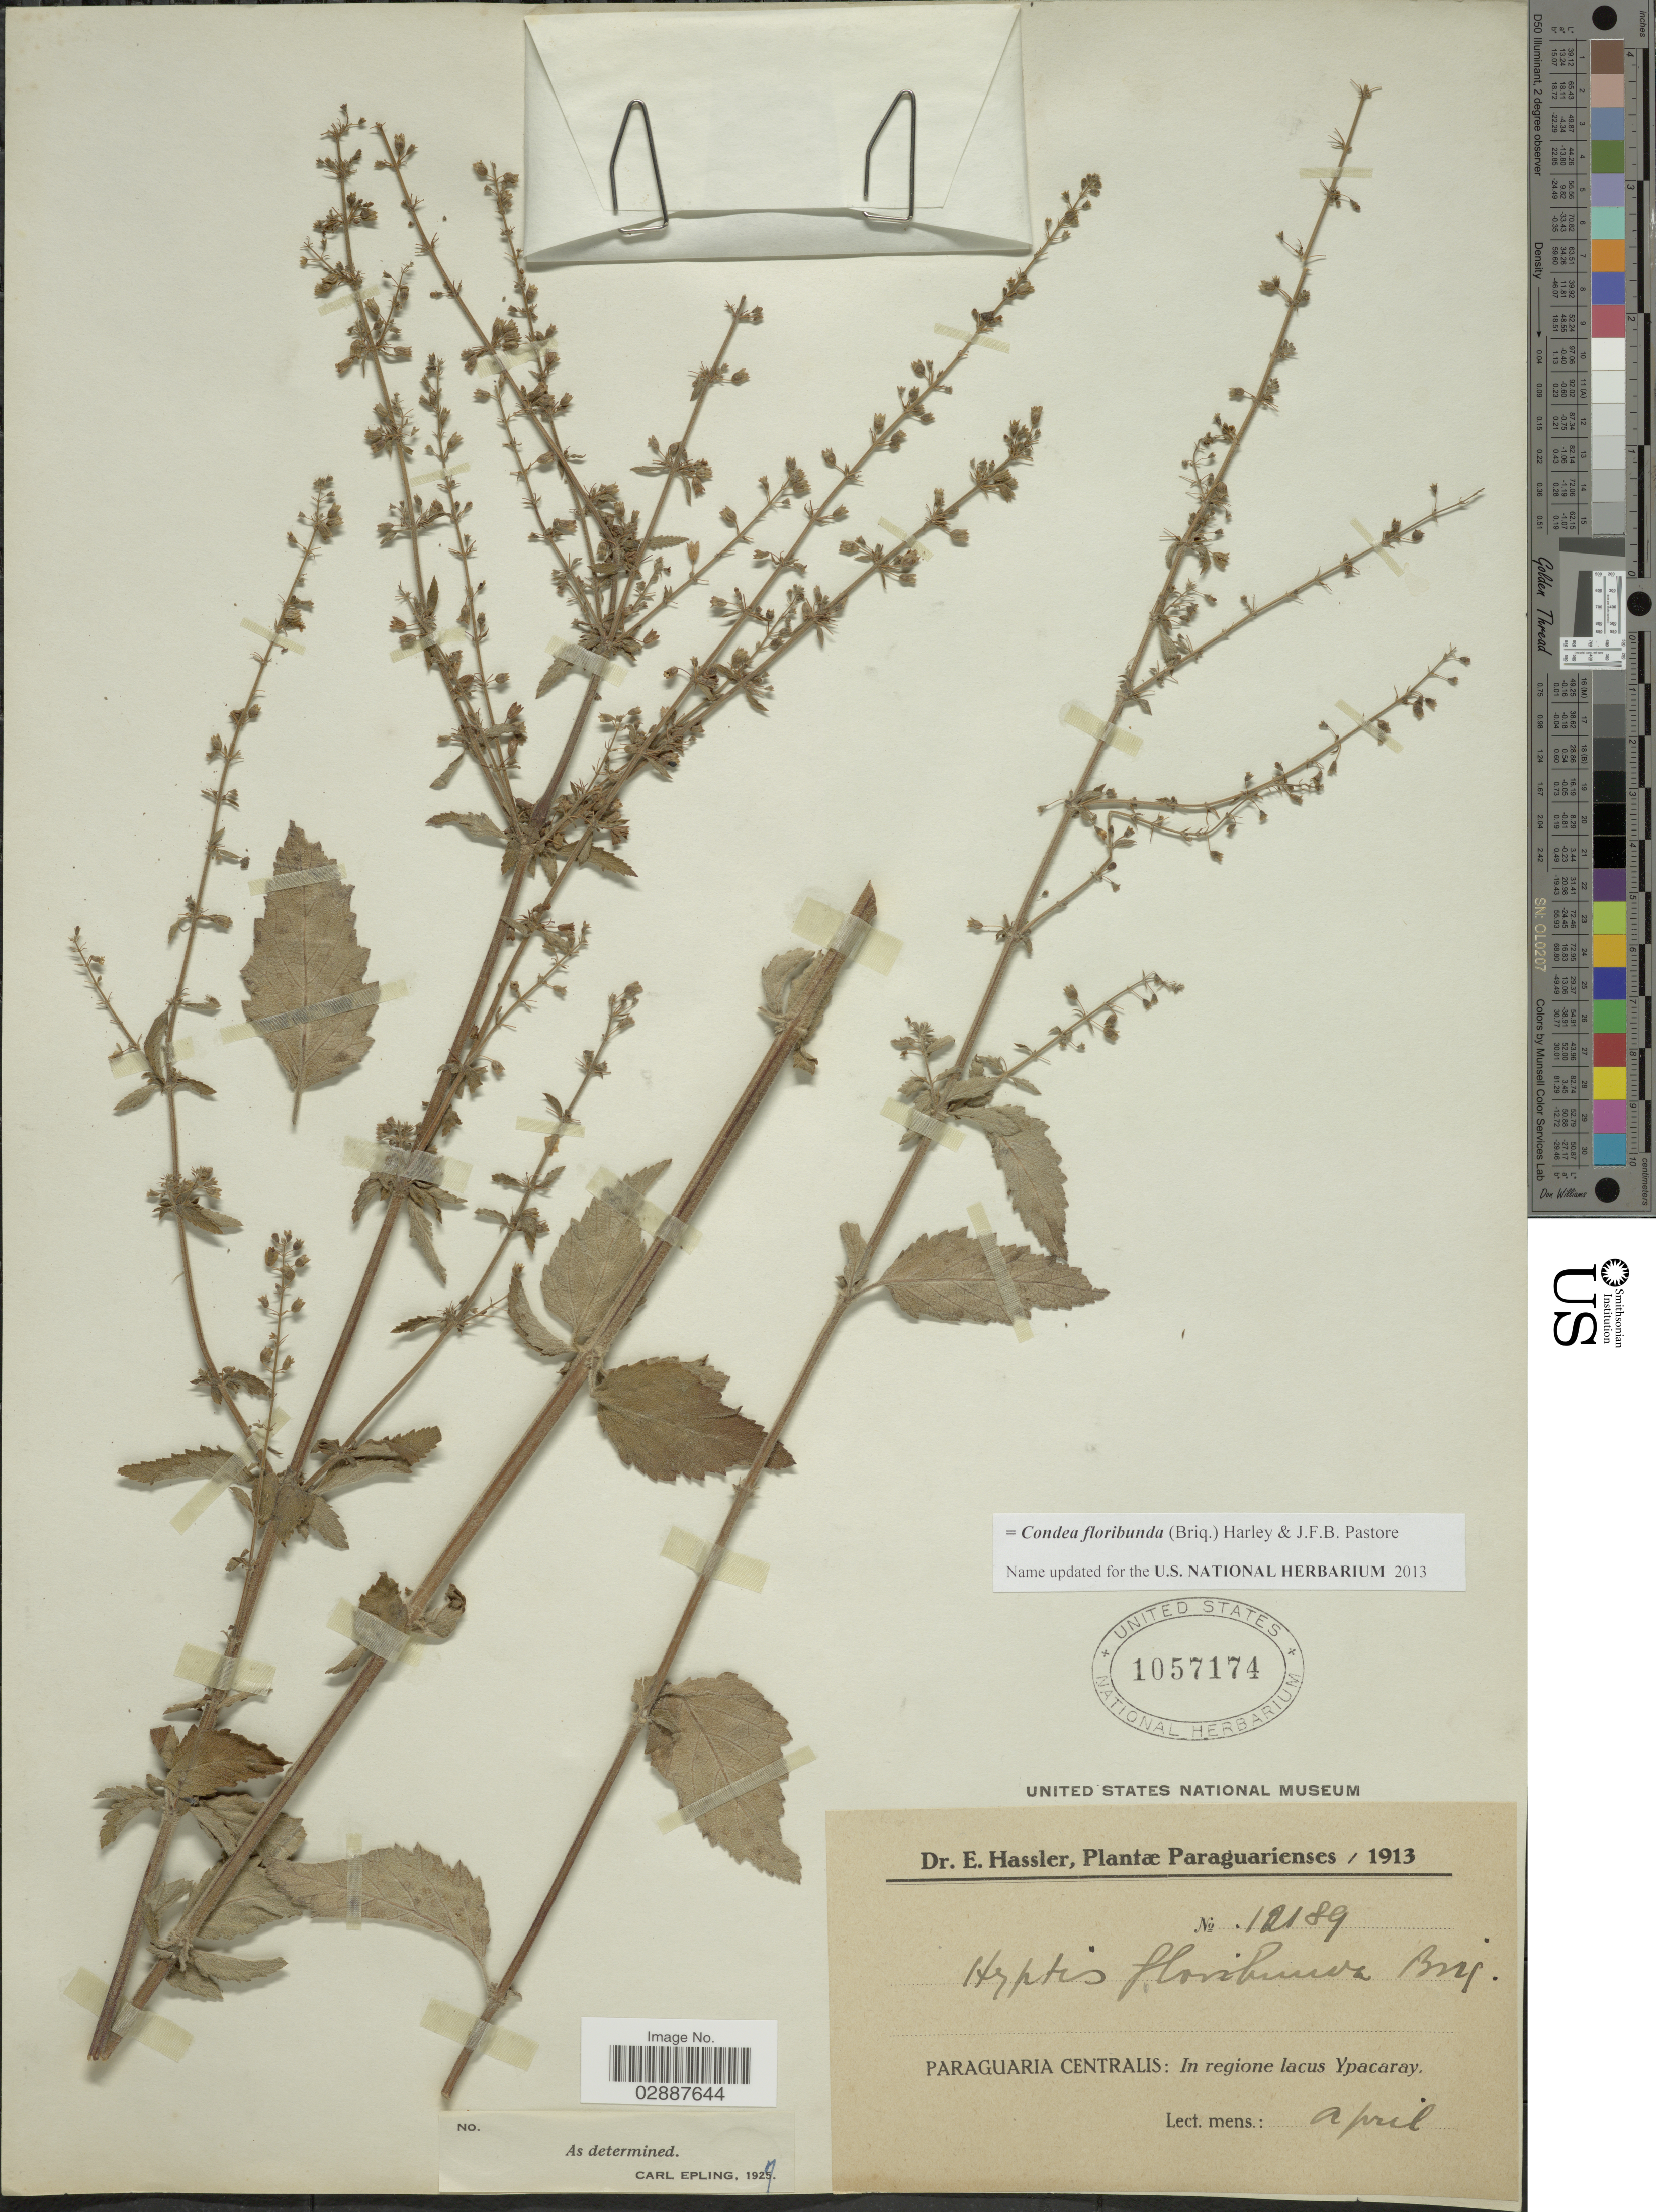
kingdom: Plantae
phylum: Tracheophyta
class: Magnoliopsida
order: Lamiales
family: Lamiaceae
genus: Condea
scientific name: Condea floribunda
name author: (Briq. ex Micheli) Harley & J.F.B. Pastore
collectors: E. Hassler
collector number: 10189*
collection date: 1913-04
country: Paraguay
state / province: Paraguari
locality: Paraguaria Centralis: In regione lacus Ypacaray.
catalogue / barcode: US 1057174